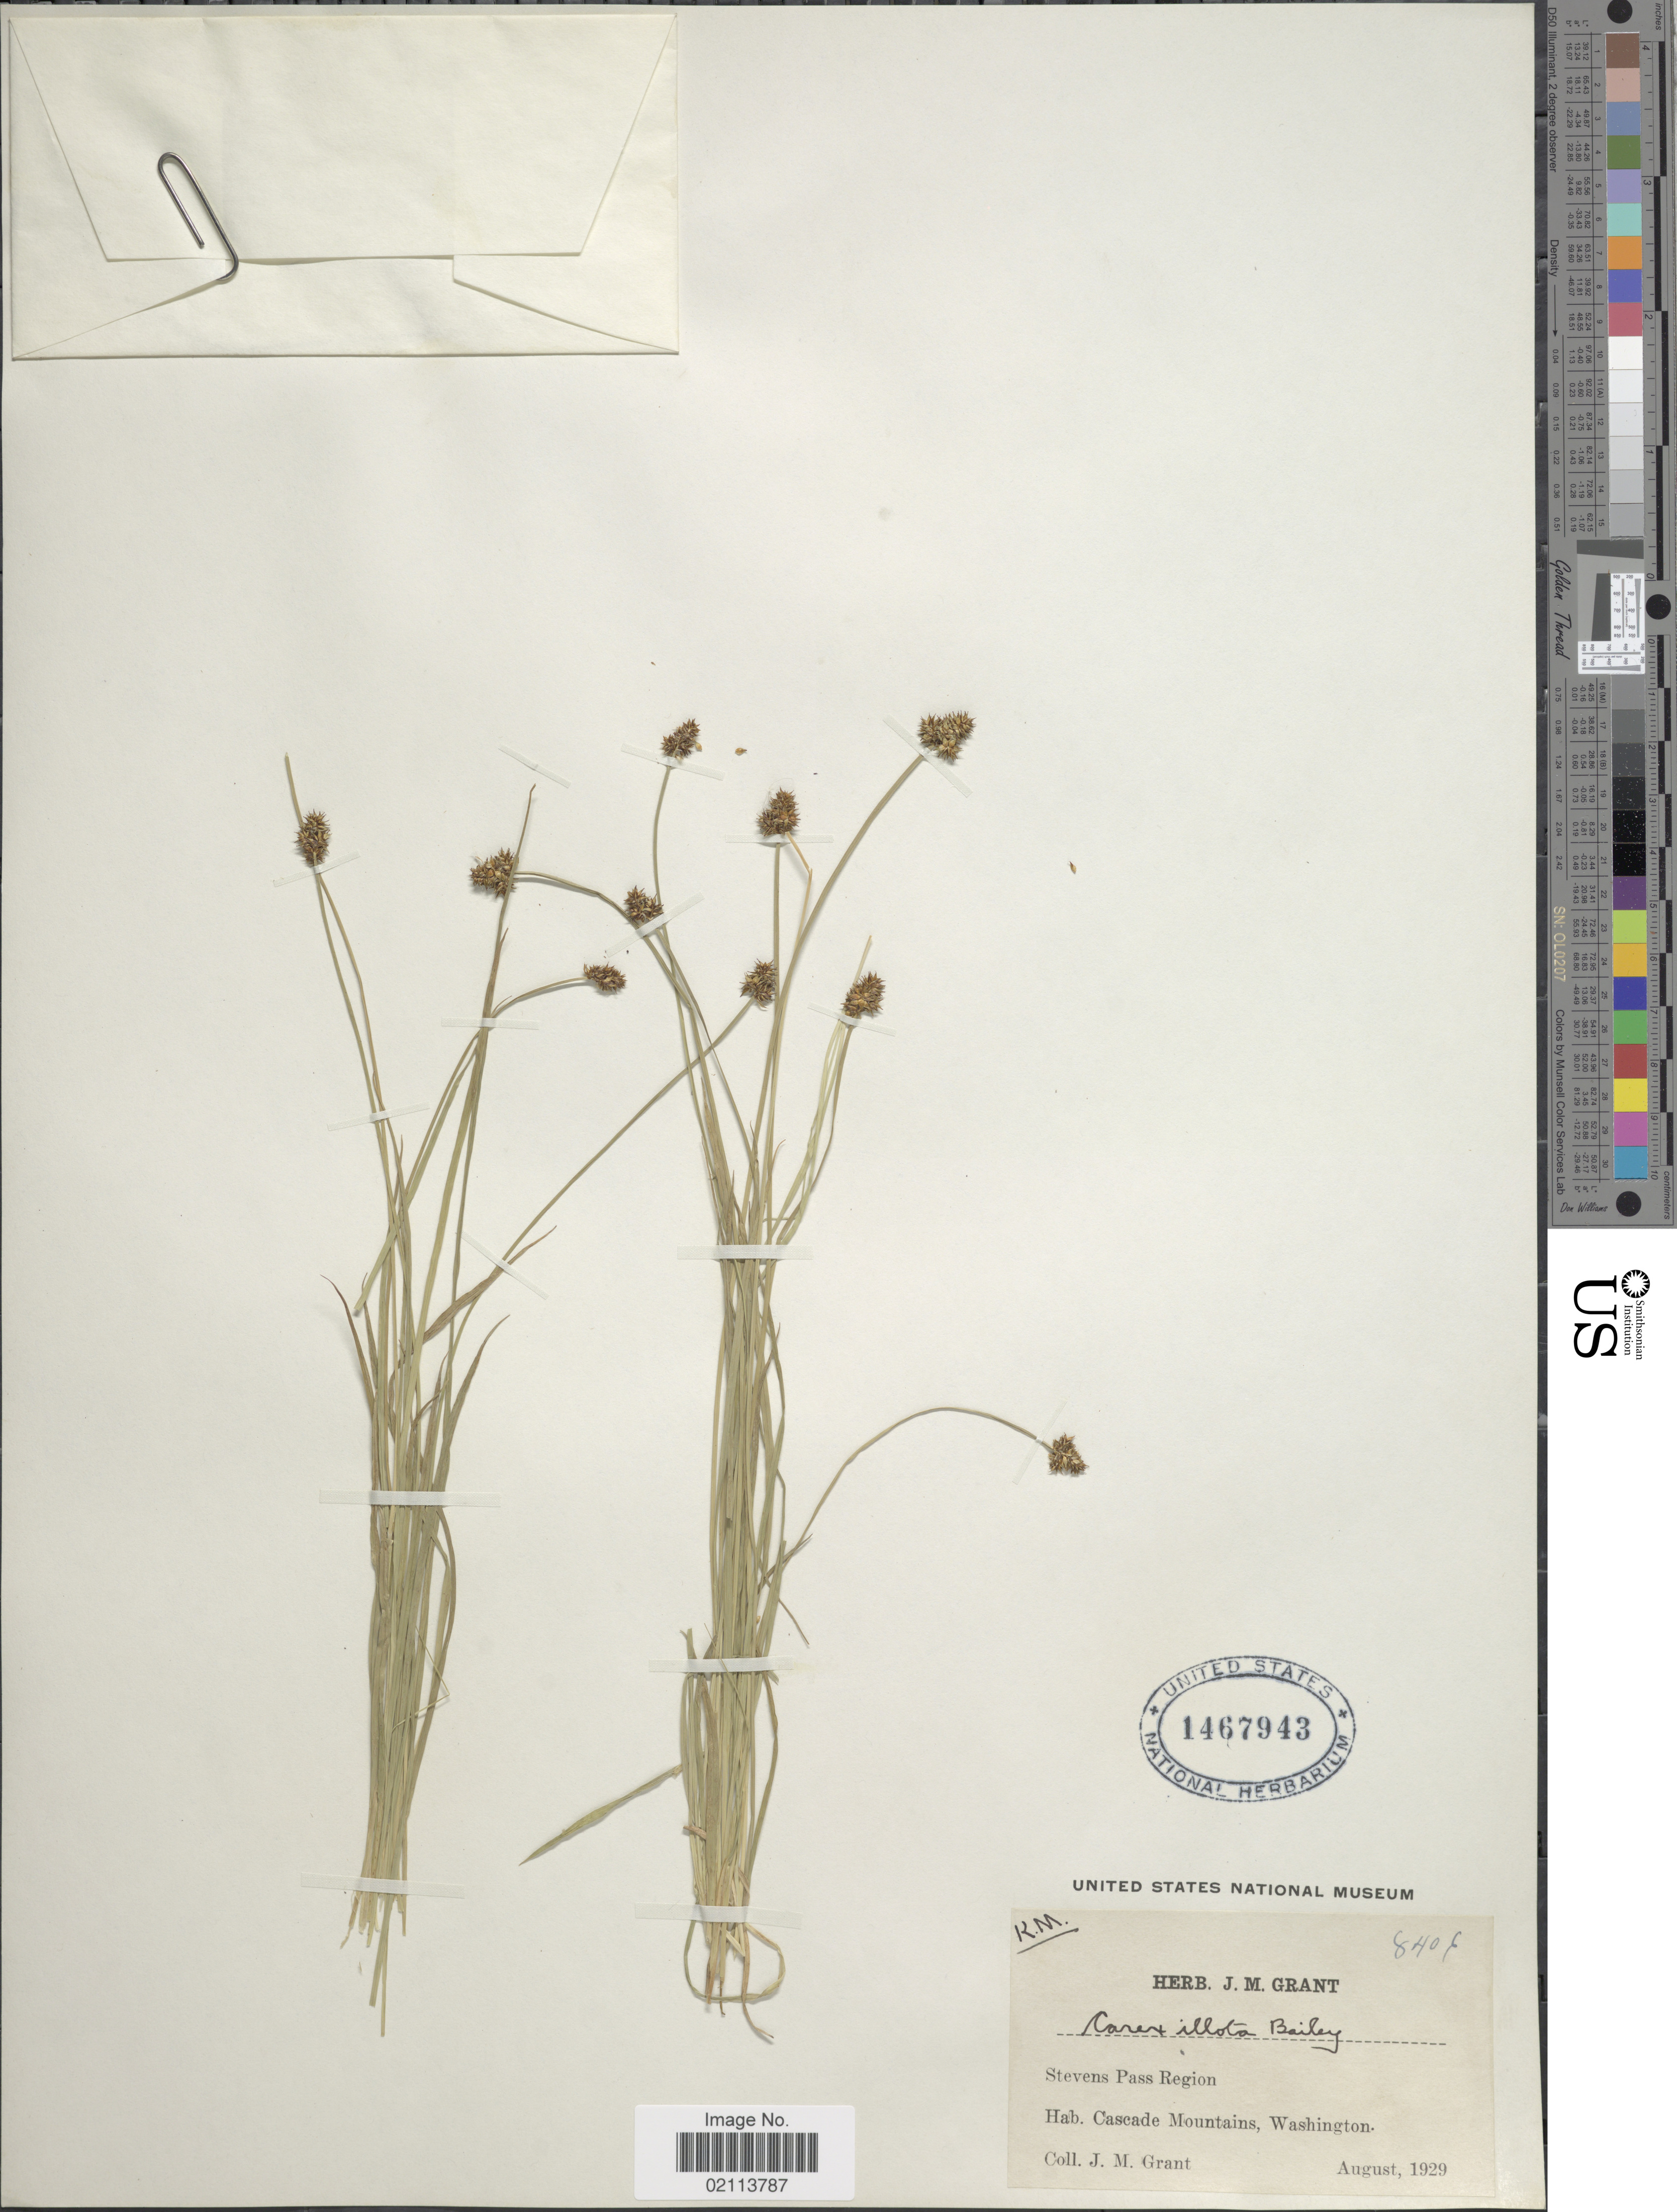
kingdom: Plantae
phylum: Tracheophyta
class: Liliopsida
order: Poales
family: Cyperaceae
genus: Carex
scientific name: Carex illota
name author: L.H. Bailey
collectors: J. M. Grant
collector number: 8406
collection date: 1929-08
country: United States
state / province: Washington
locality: Stevens Pass Region, Cascade Mountains, Washington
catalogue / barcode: US 1467943